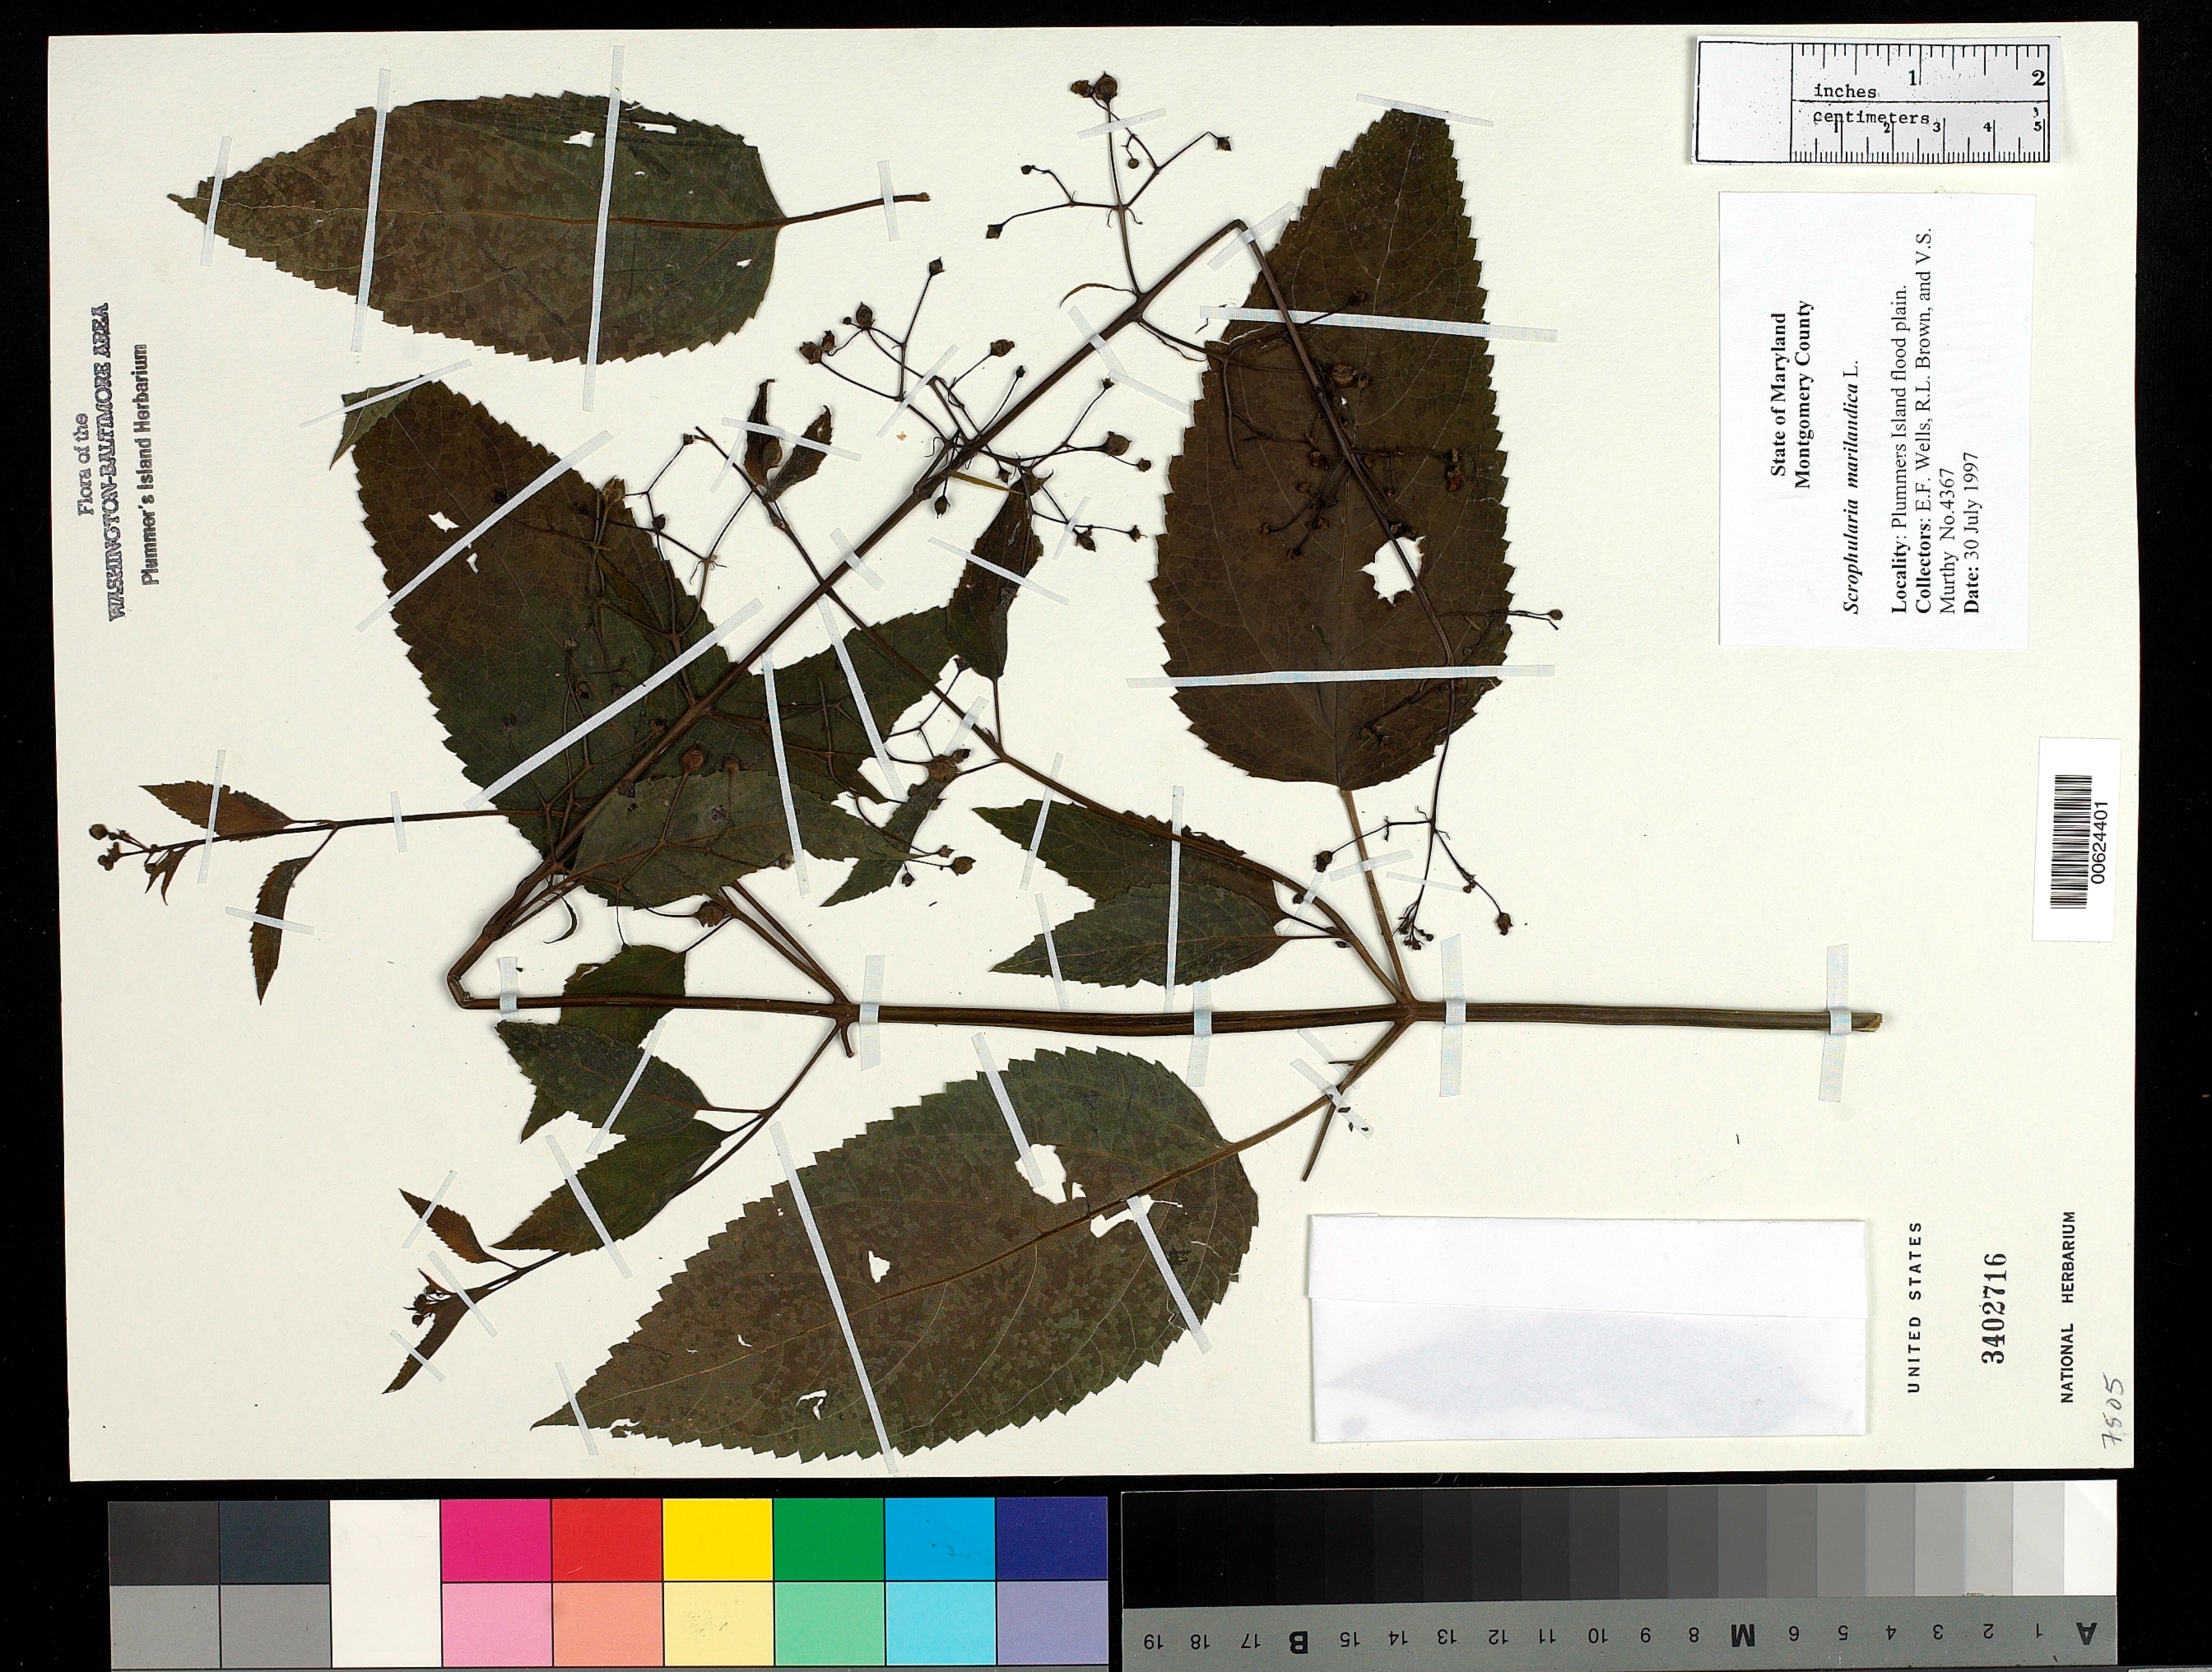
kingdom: Plantae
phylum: Tracheophyta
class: Magnoliopsida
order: Lamiales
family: Scrophulariaceae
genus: Scrophularia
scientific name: Scrophularia marilandica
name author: L.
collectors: E. F. Wells, R. L. Brown & V. S. Murthy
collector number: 4367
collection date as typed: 30 Jul 1997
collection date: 1997-07-30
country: United States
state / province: Maryland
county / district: Montgomery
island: Plummers Island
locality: Flood plain of Plummers Island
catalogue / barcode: US 3402716